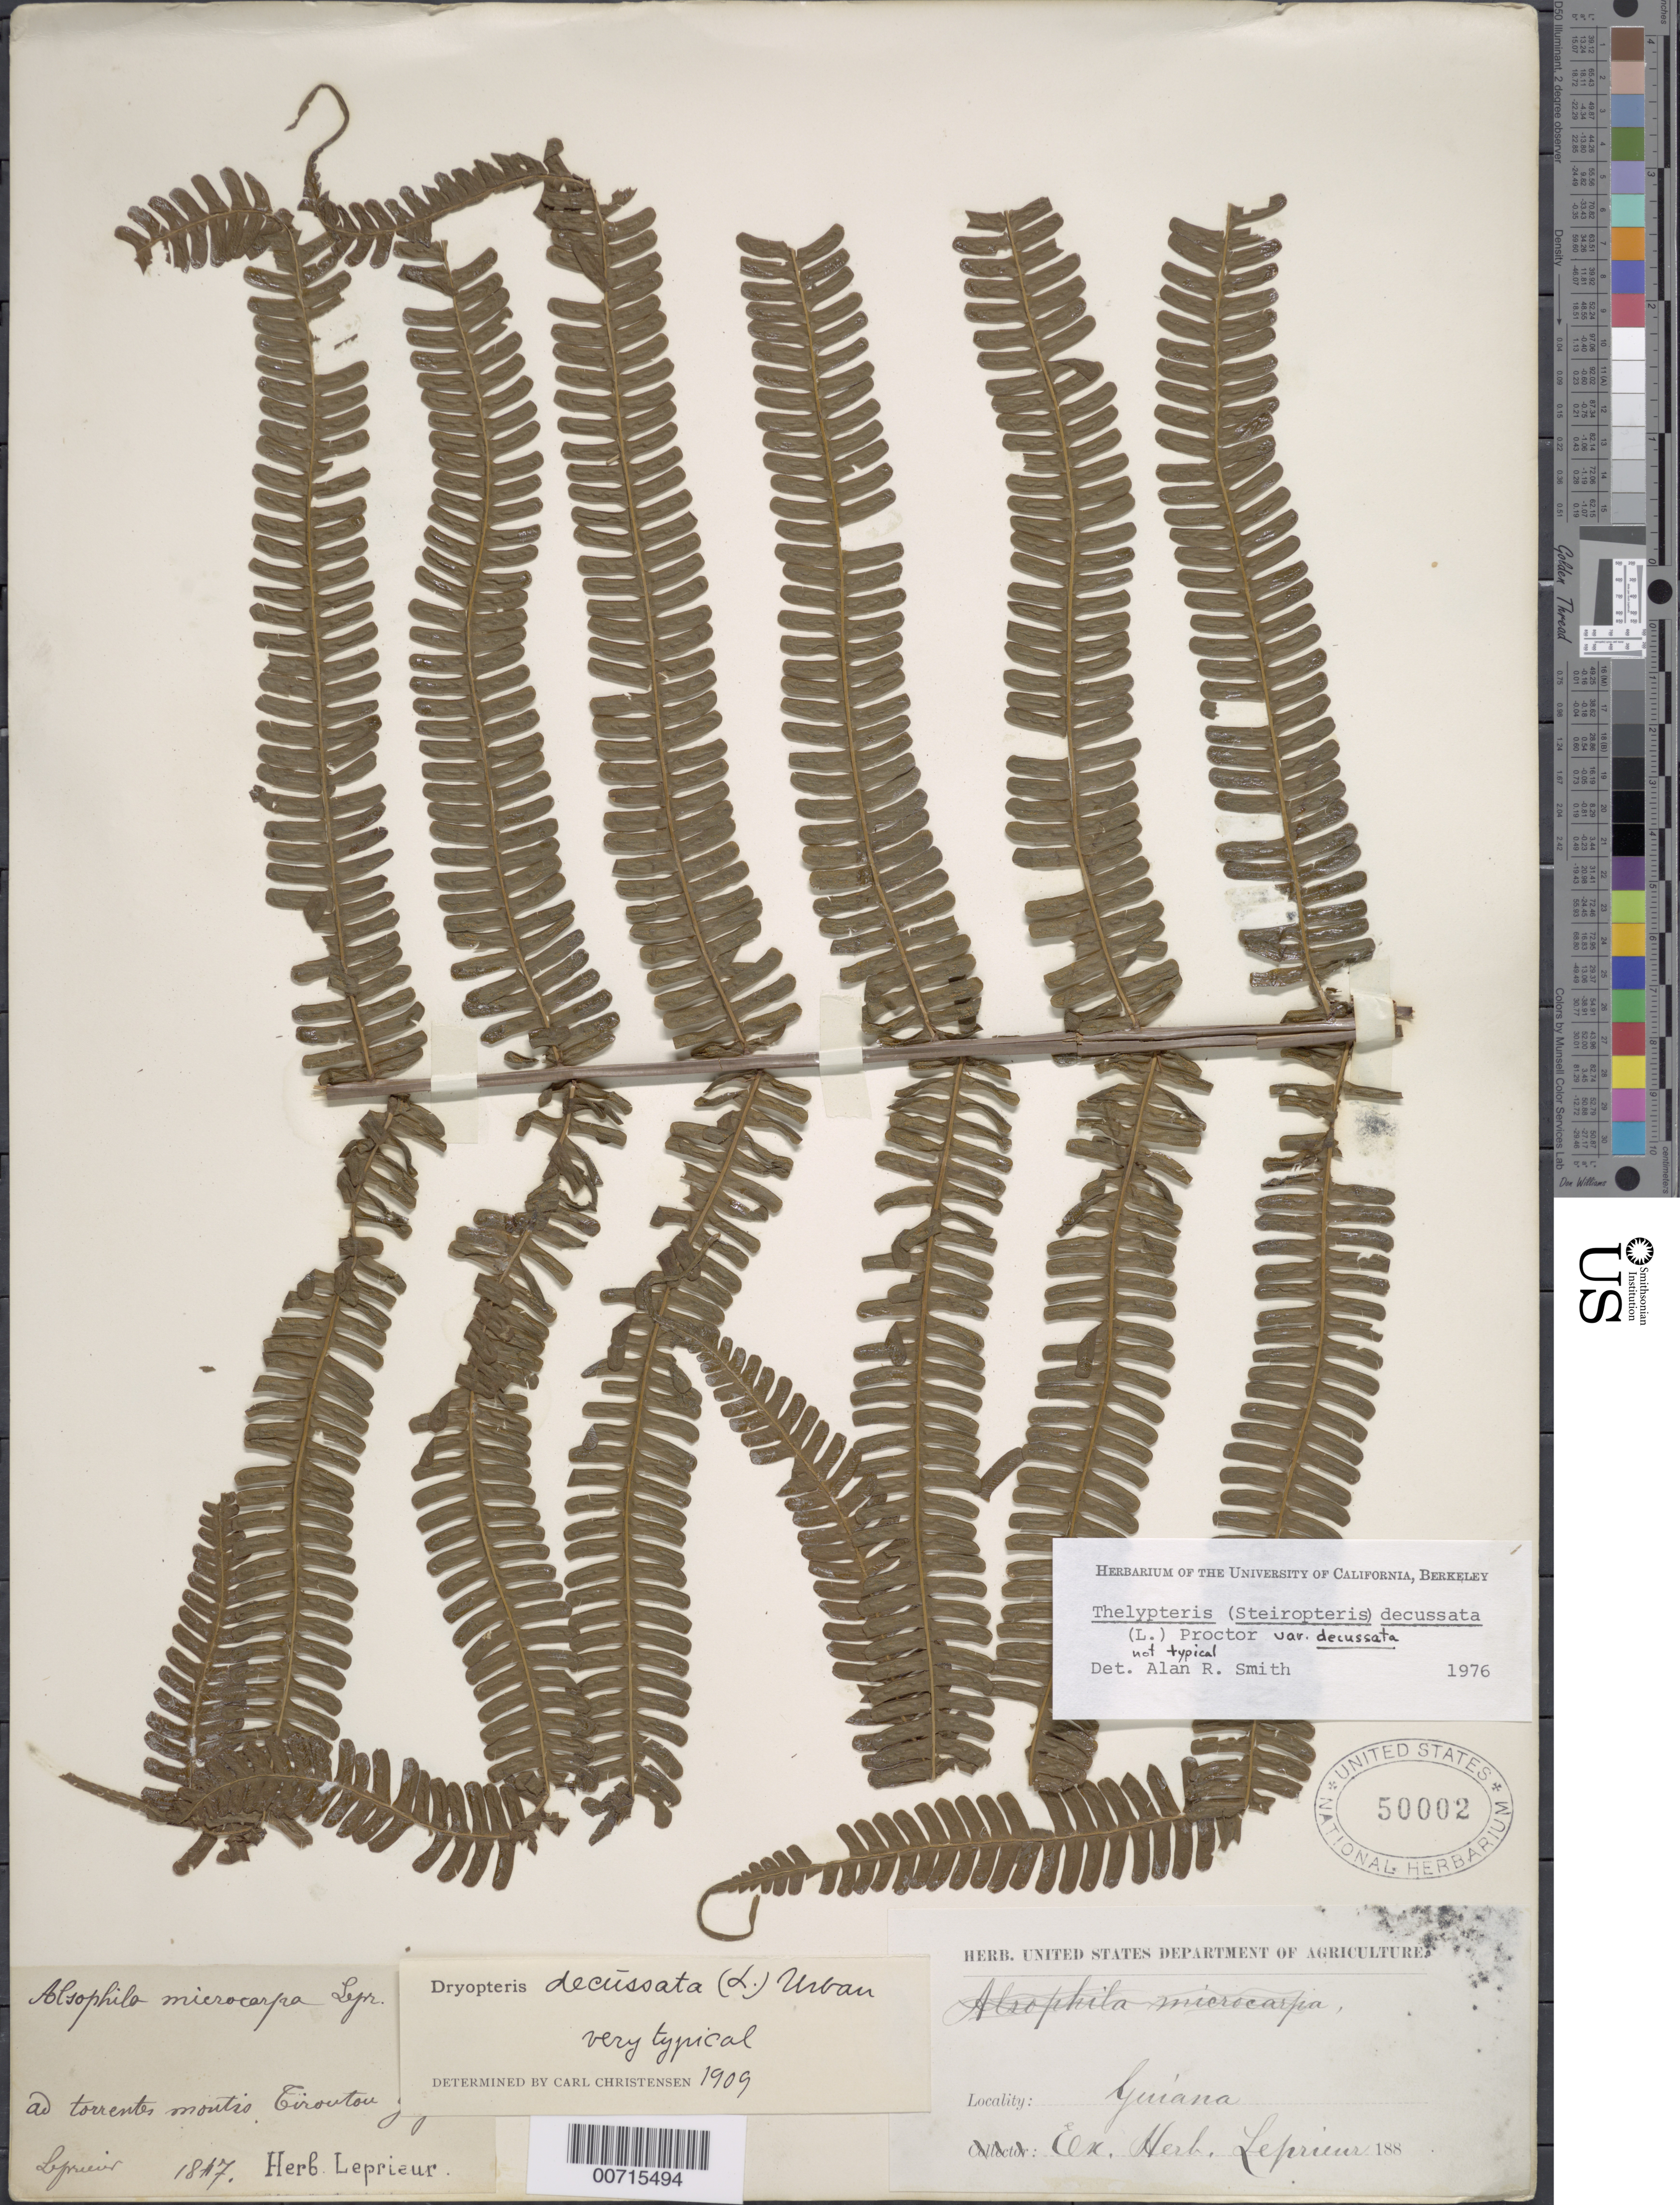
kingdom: Plantae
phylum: Tracheophyta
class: Polypodiopsida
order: Polypodiales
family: Thelypteridaceae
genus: Steiropteris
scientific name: Steiropteris decussata var. decussata (L.) comb. nov., ined. 2015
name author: (L.)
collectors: F. M. R. Leprieur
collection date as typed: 1817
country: French Guiana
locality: Ciroutou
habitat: Ad torrentes montis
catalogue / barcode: US 50002